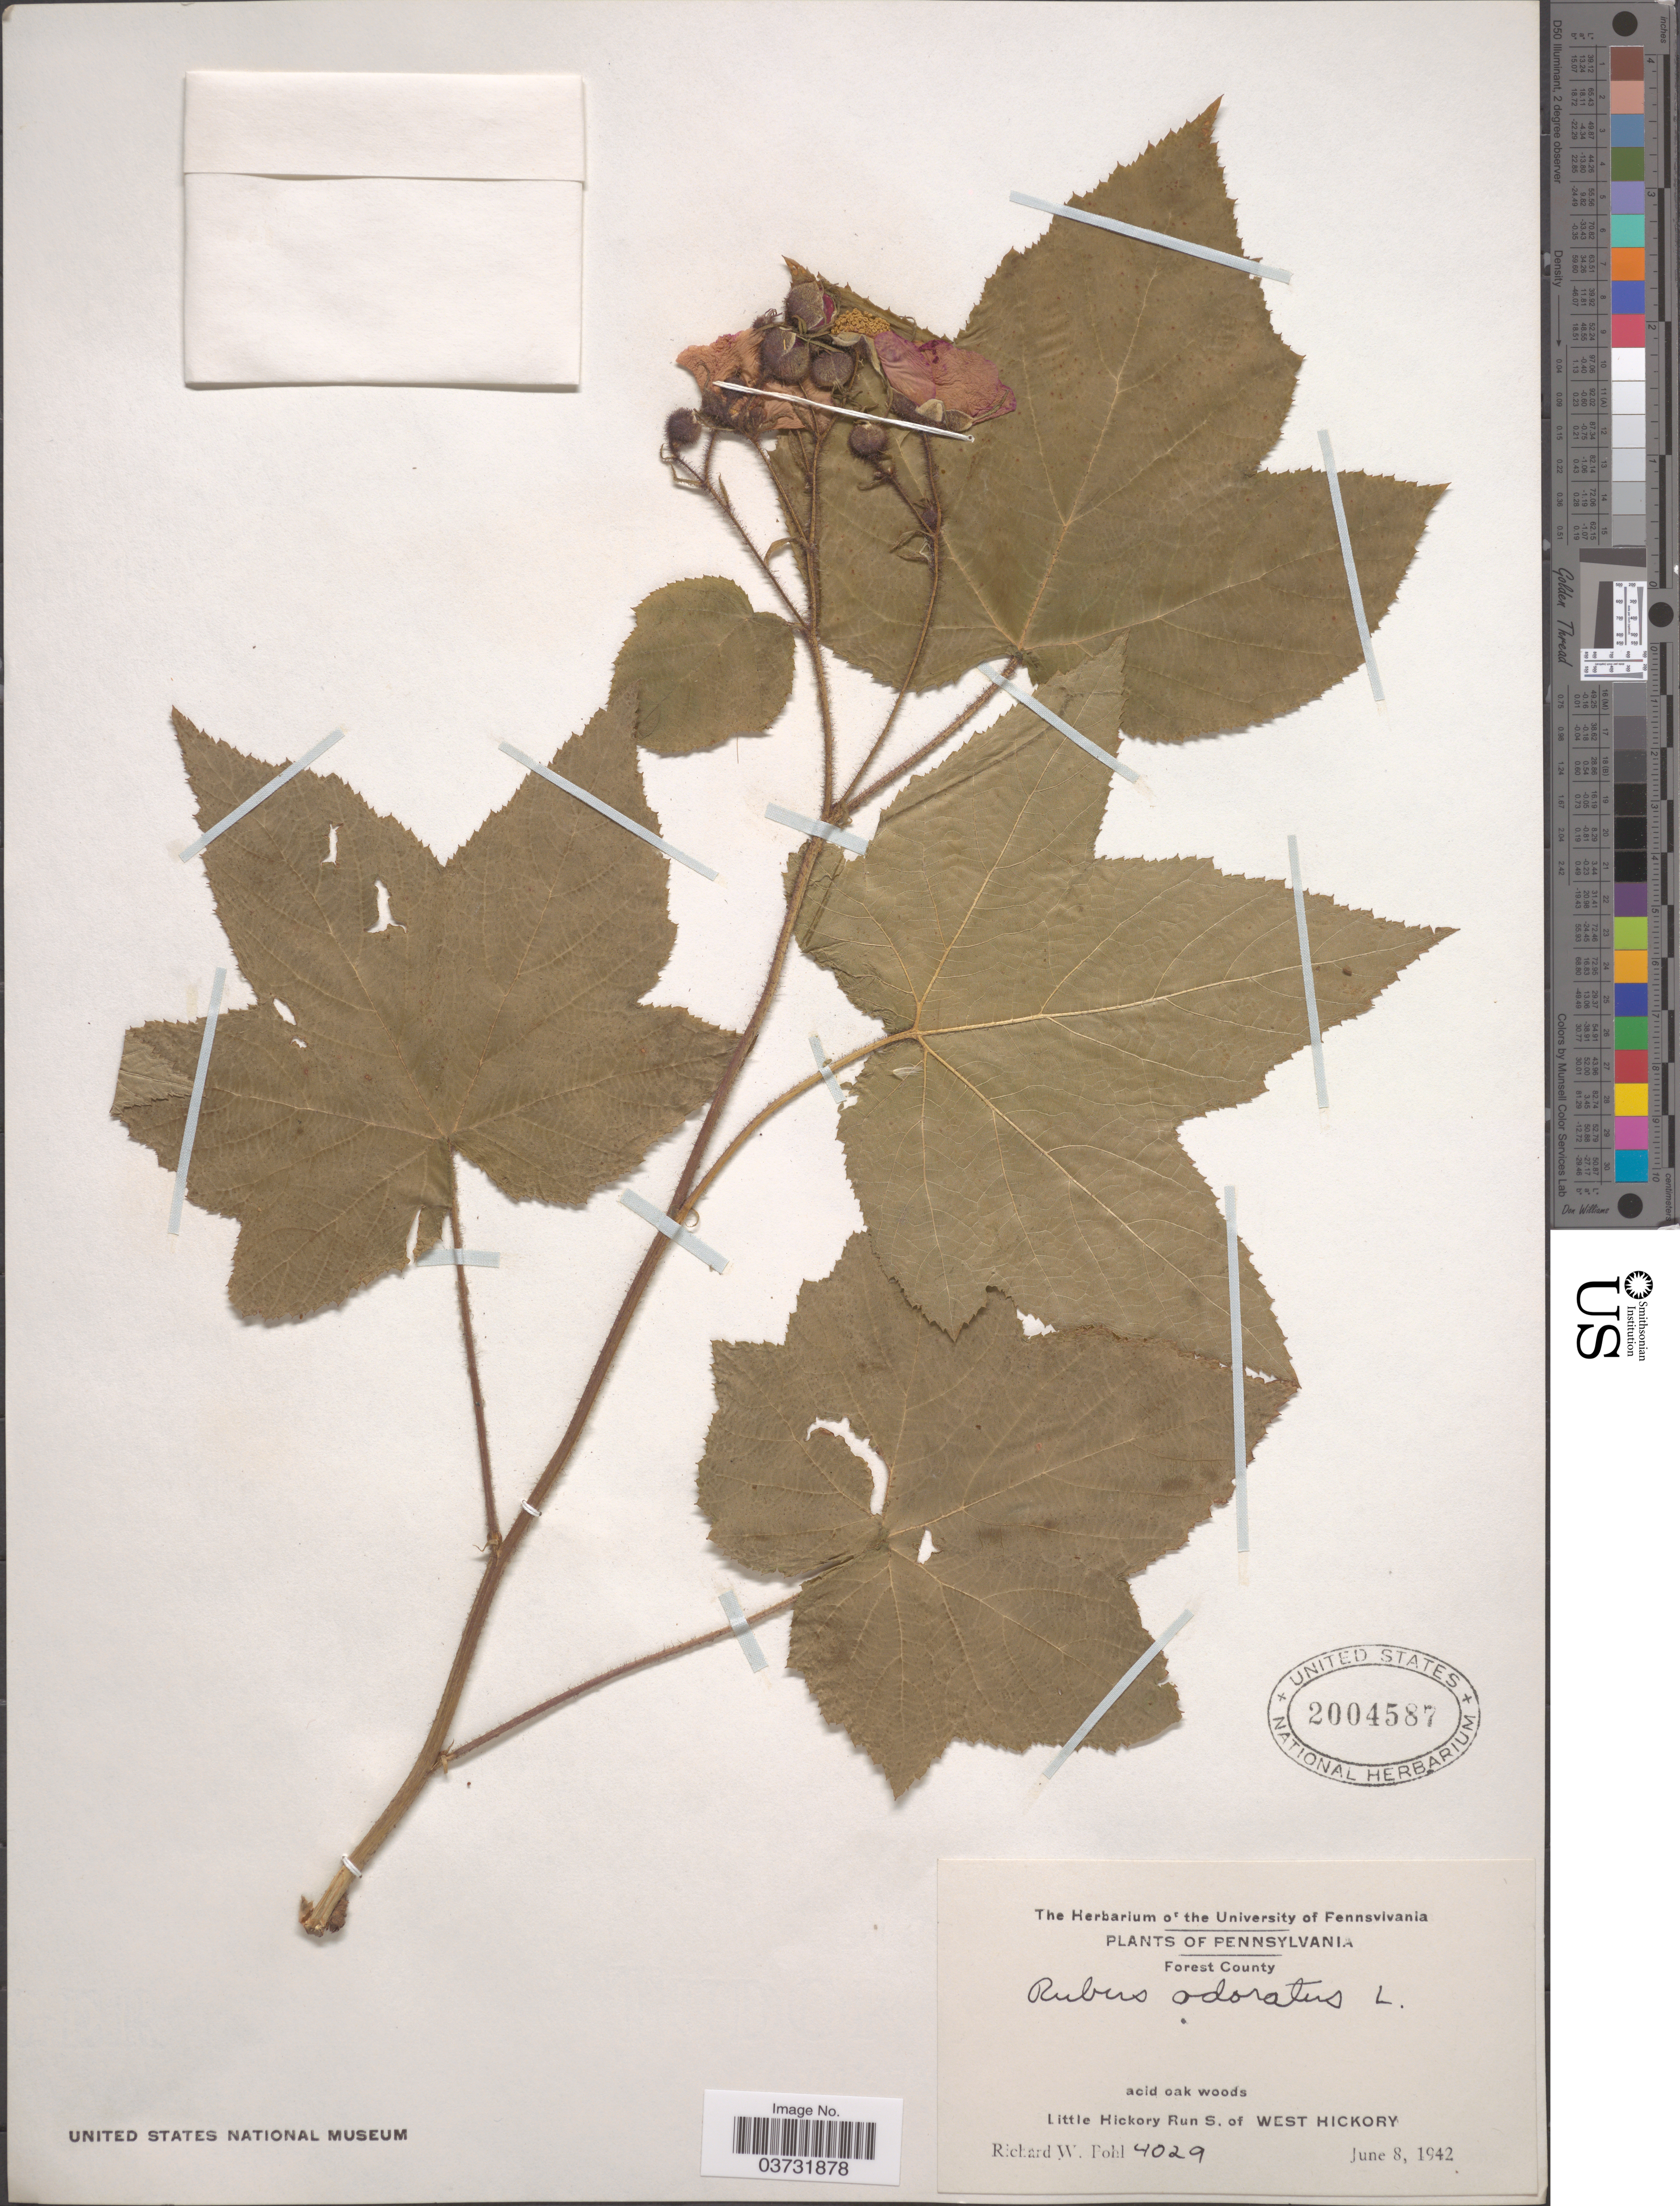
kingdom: Plantae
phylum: Tracheophyta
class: Magnoliopsida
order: Rosales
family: Rosaceae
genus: Rubus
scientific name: Rubus odoratus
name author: L.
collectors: R. W. Pohl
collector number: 4029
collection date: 1942-06-08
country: United States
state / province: Pennsylvania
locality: Forest County. Acid oak woods. Little Hickory Run S. of West Hickory.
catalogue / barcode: US 2004587